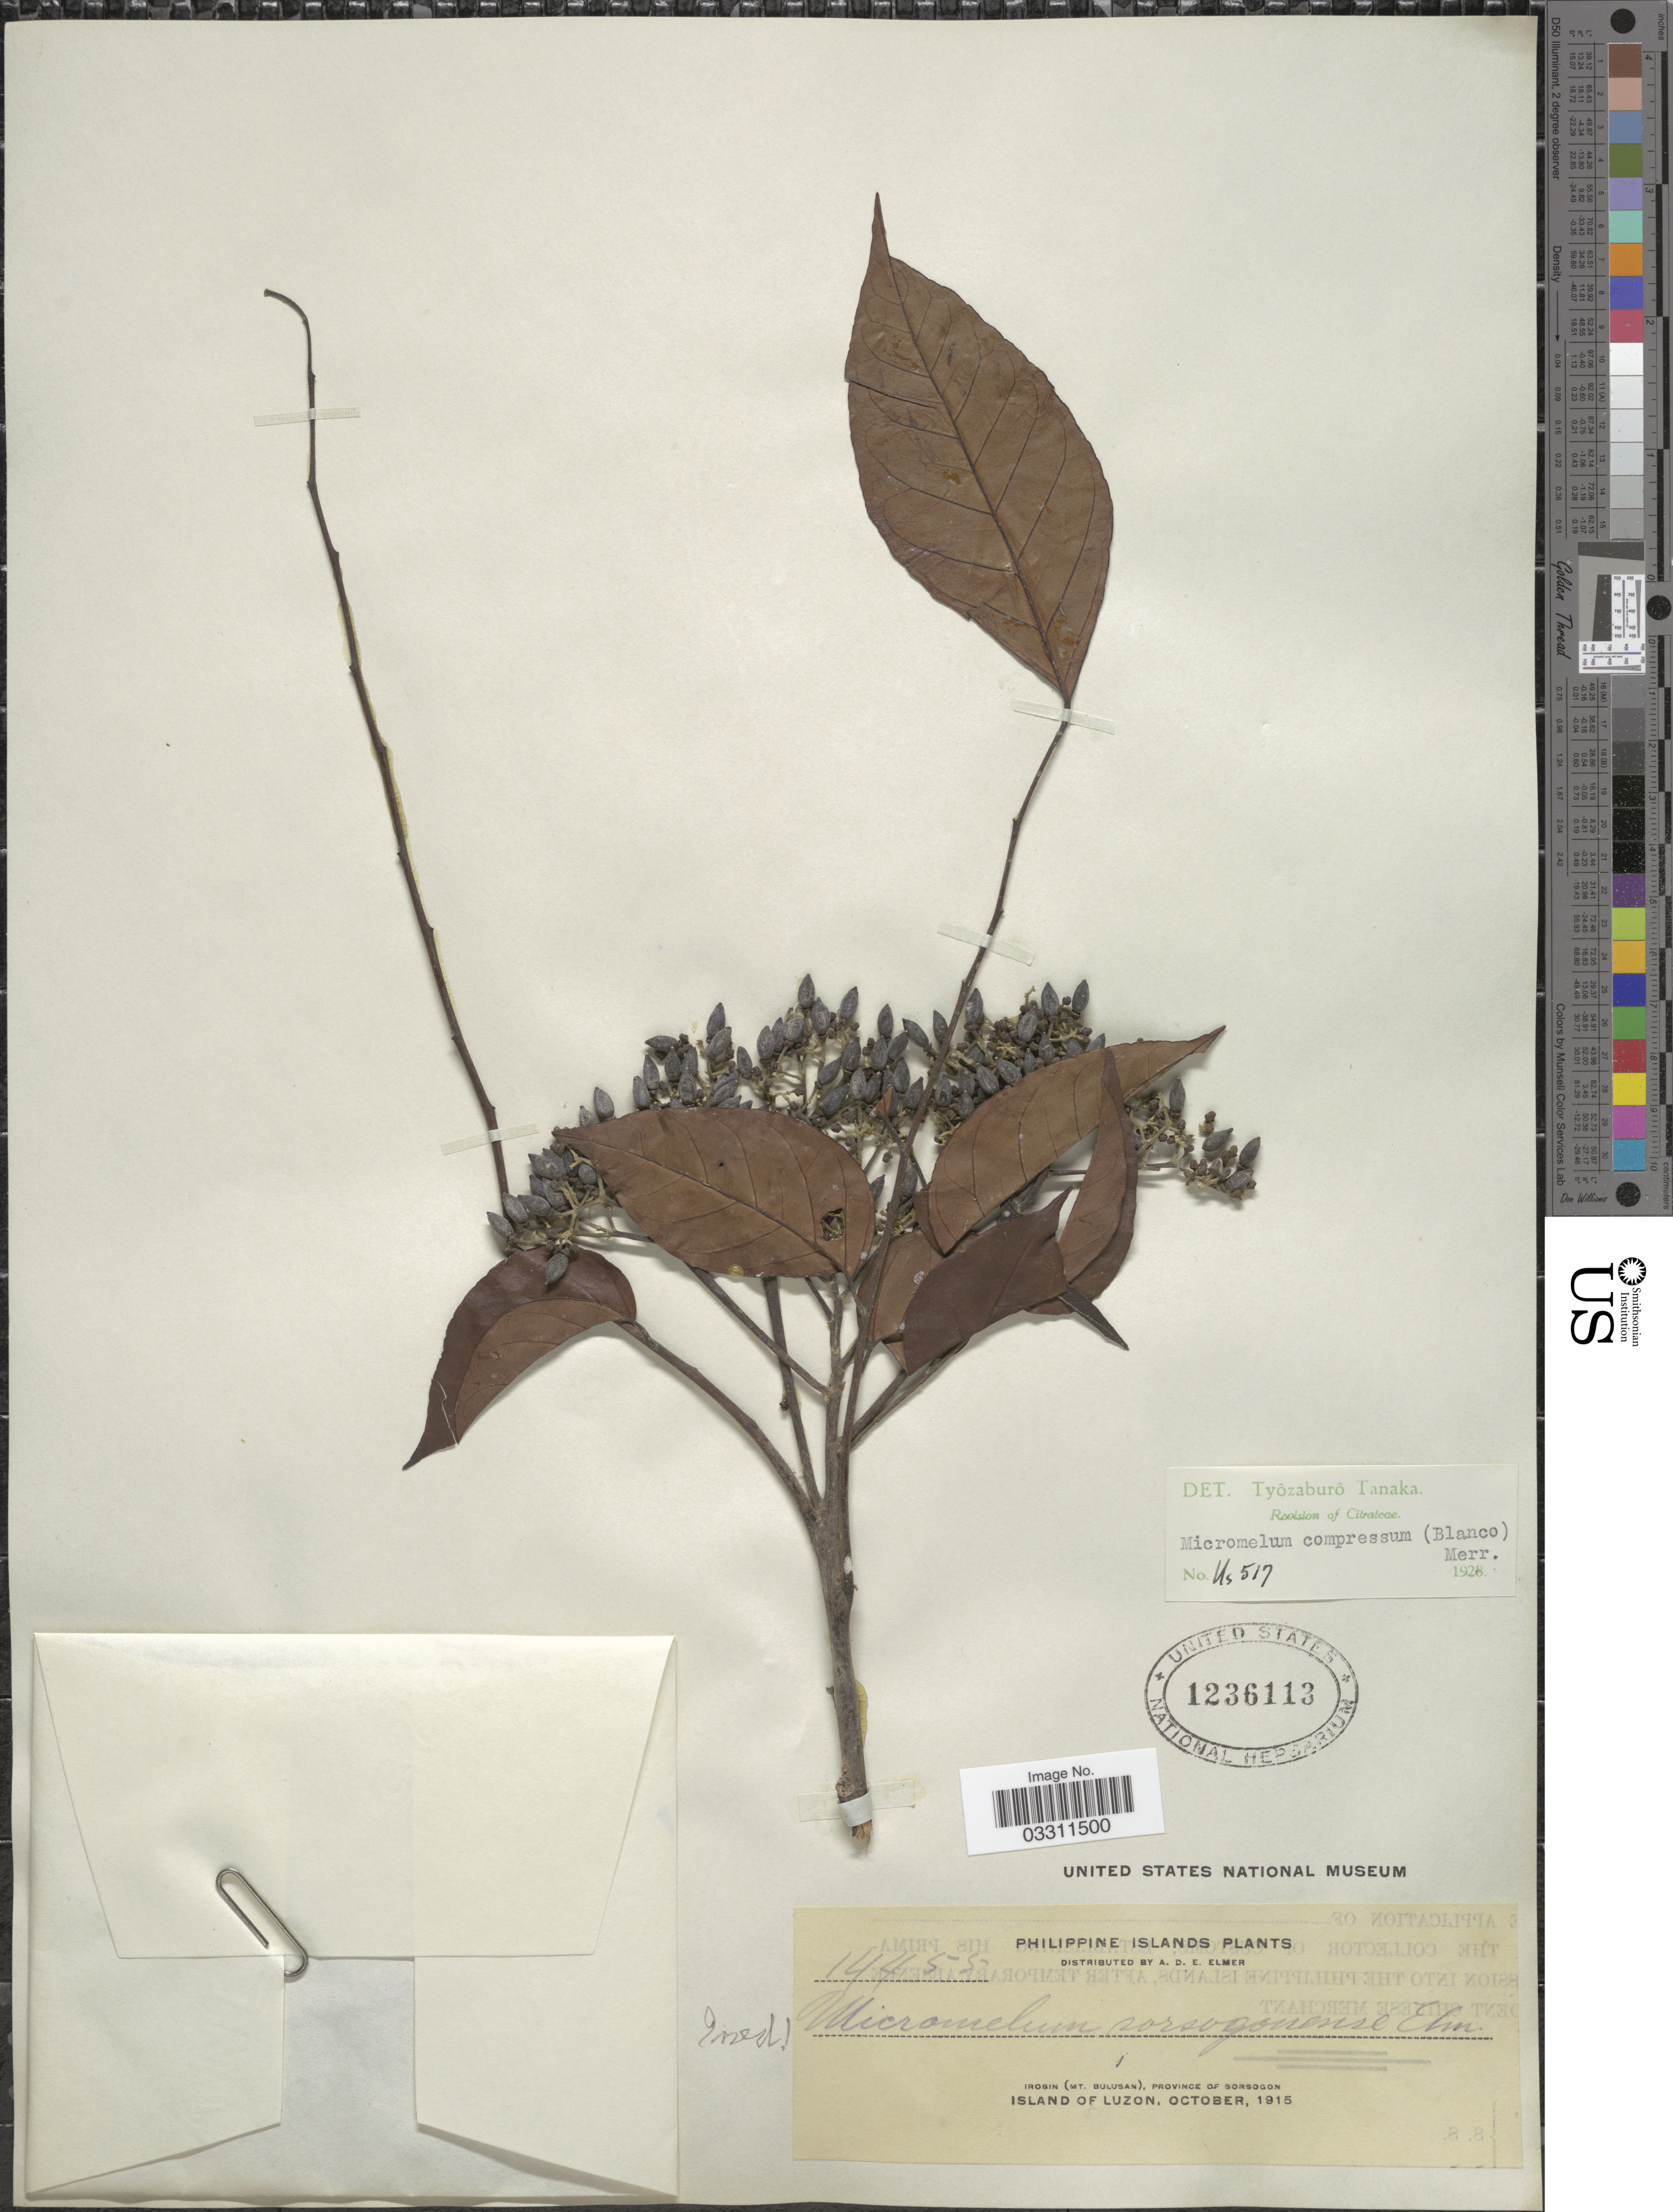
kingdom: Plantae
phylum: Tracheophyta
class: Magnoliopsida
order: Sapindales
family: Rutaceae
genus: Micromelum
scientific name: Micromelum compressum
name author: (Blanco) Merr.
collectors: A. D. E. Elmer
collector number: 14455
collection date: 1915-10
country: Philippines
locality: Irosin (Mt. Bulusan), Province of Sorsogon, Island of Luzon.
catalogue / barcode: US 1236113